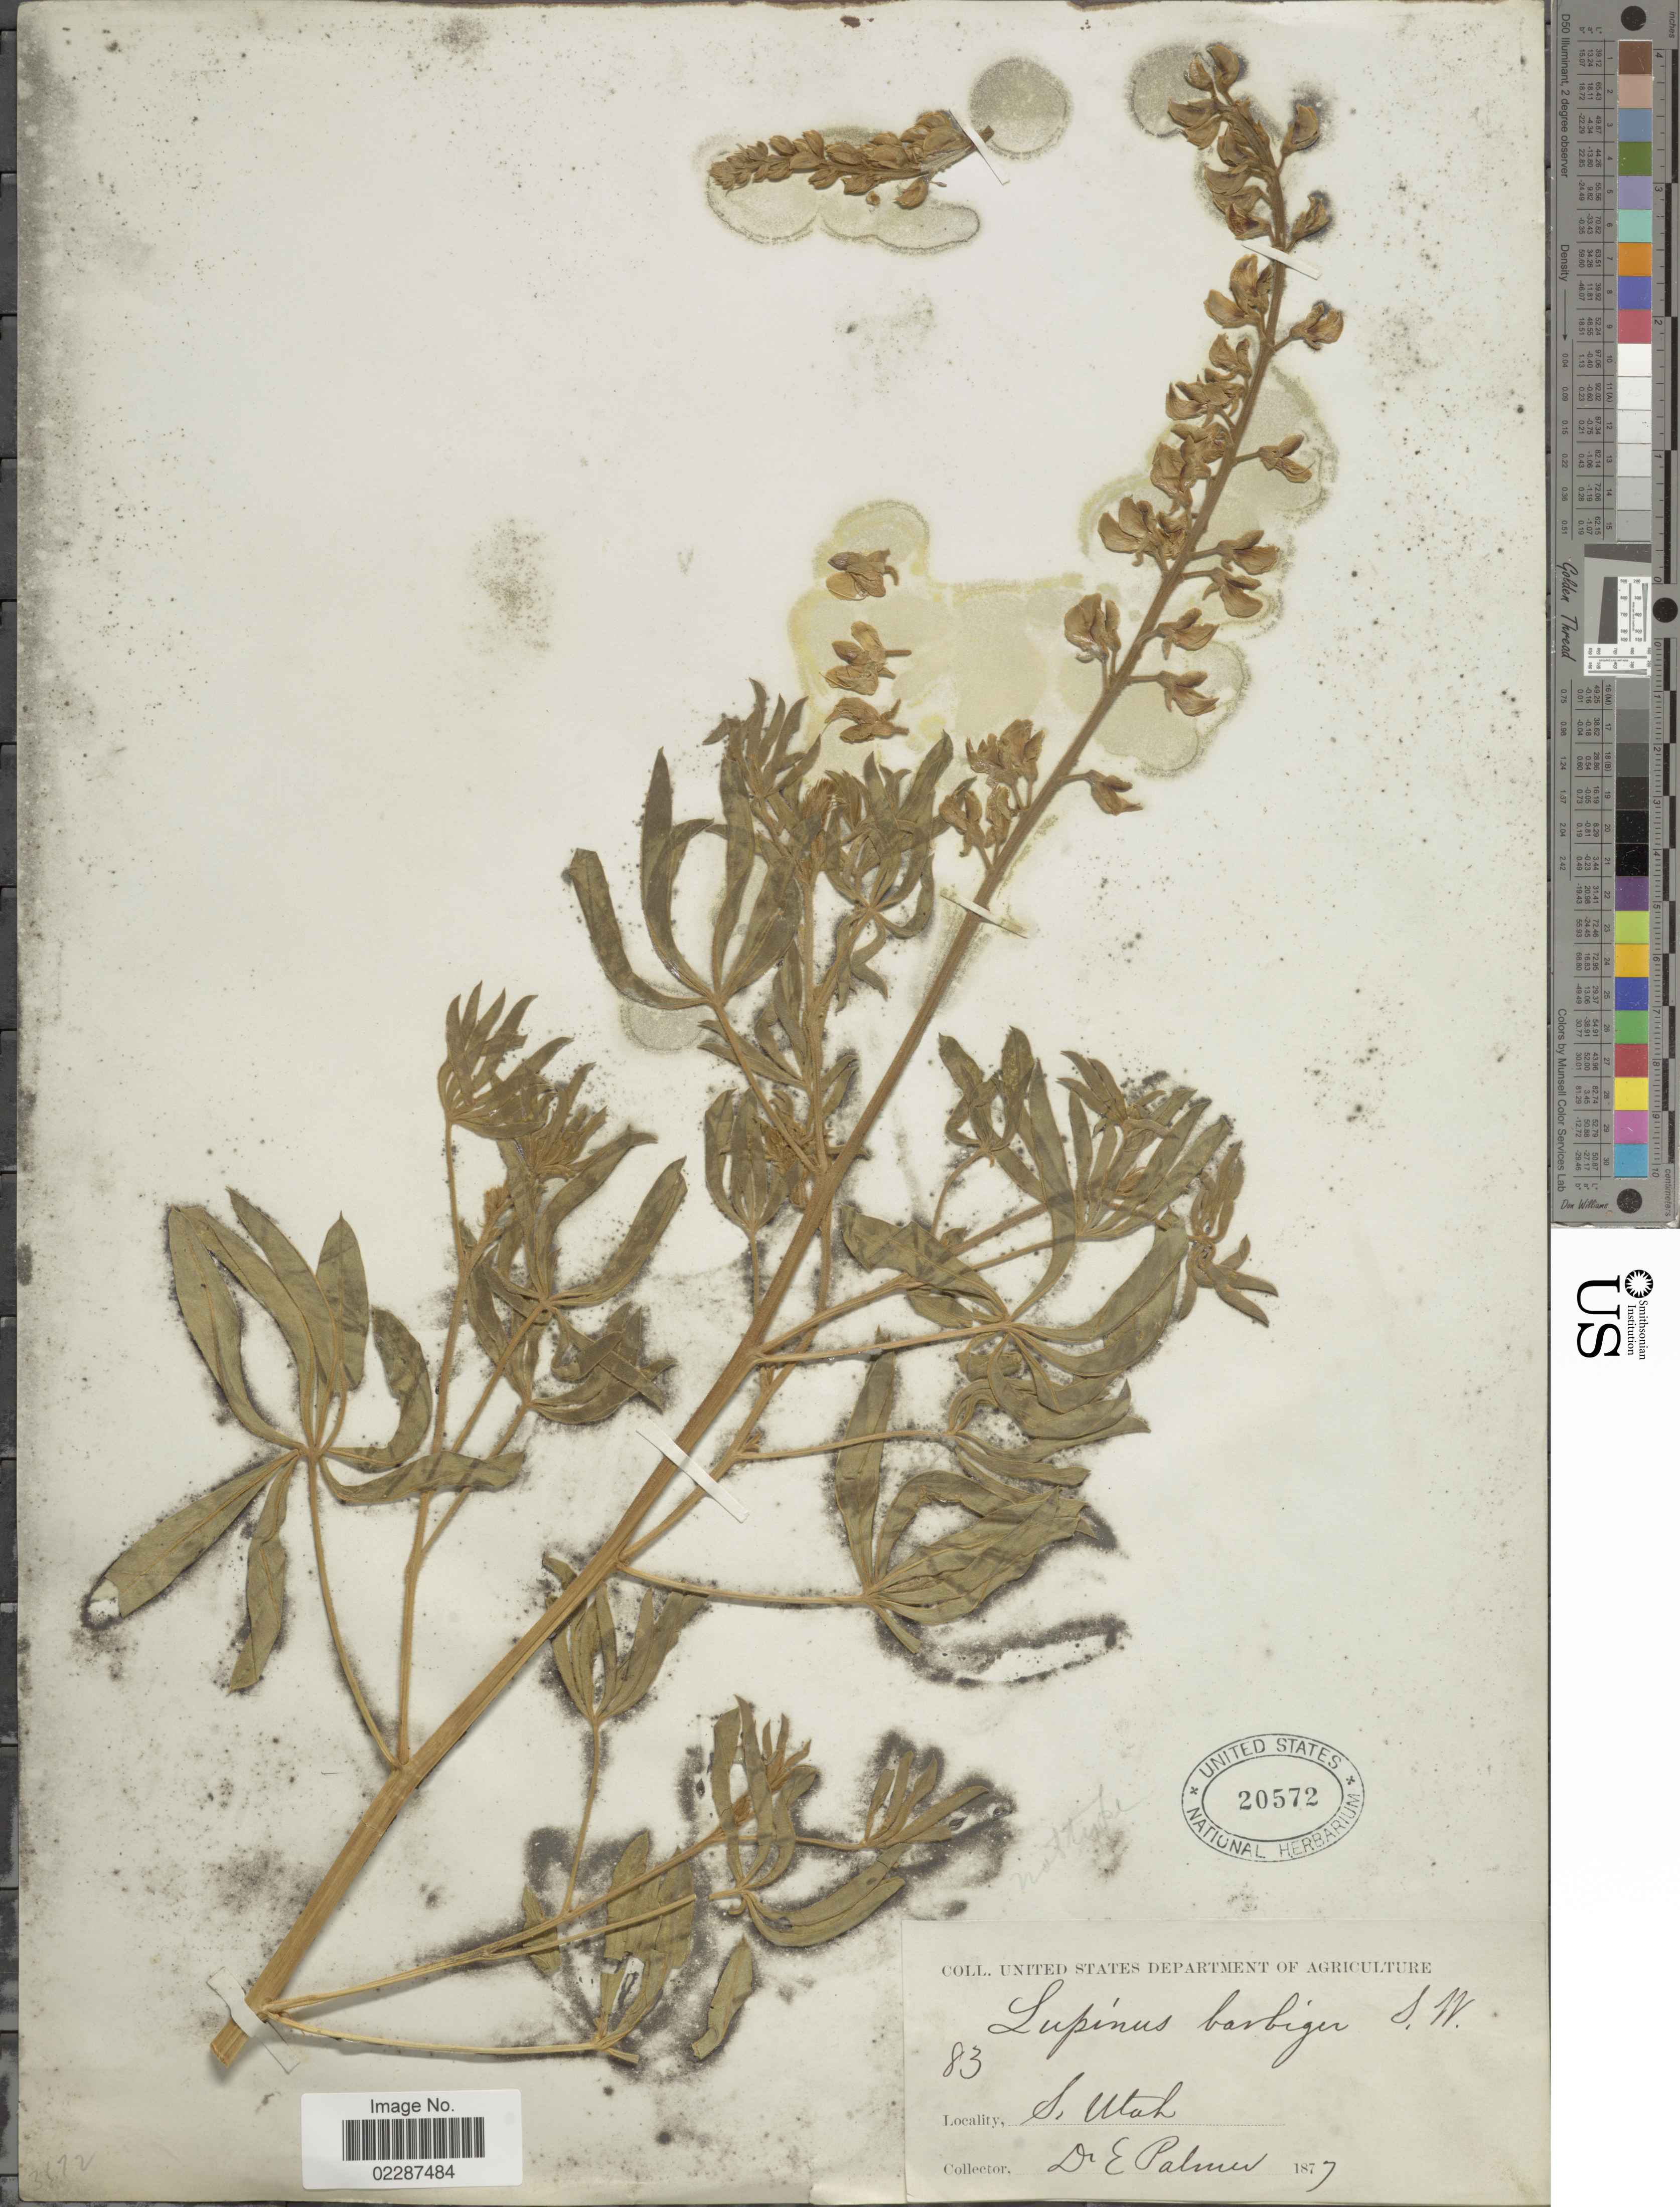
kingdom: Plantae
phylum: Tracheophyta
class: Magnoliopsida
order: Fabales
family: Fabaceae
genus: Lupinus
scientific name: Lupinus sericeus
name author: Pursh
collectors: E. Palmer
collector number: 83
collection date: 1877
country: United States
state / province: Utah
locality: S. Utah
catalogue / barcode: US 20572